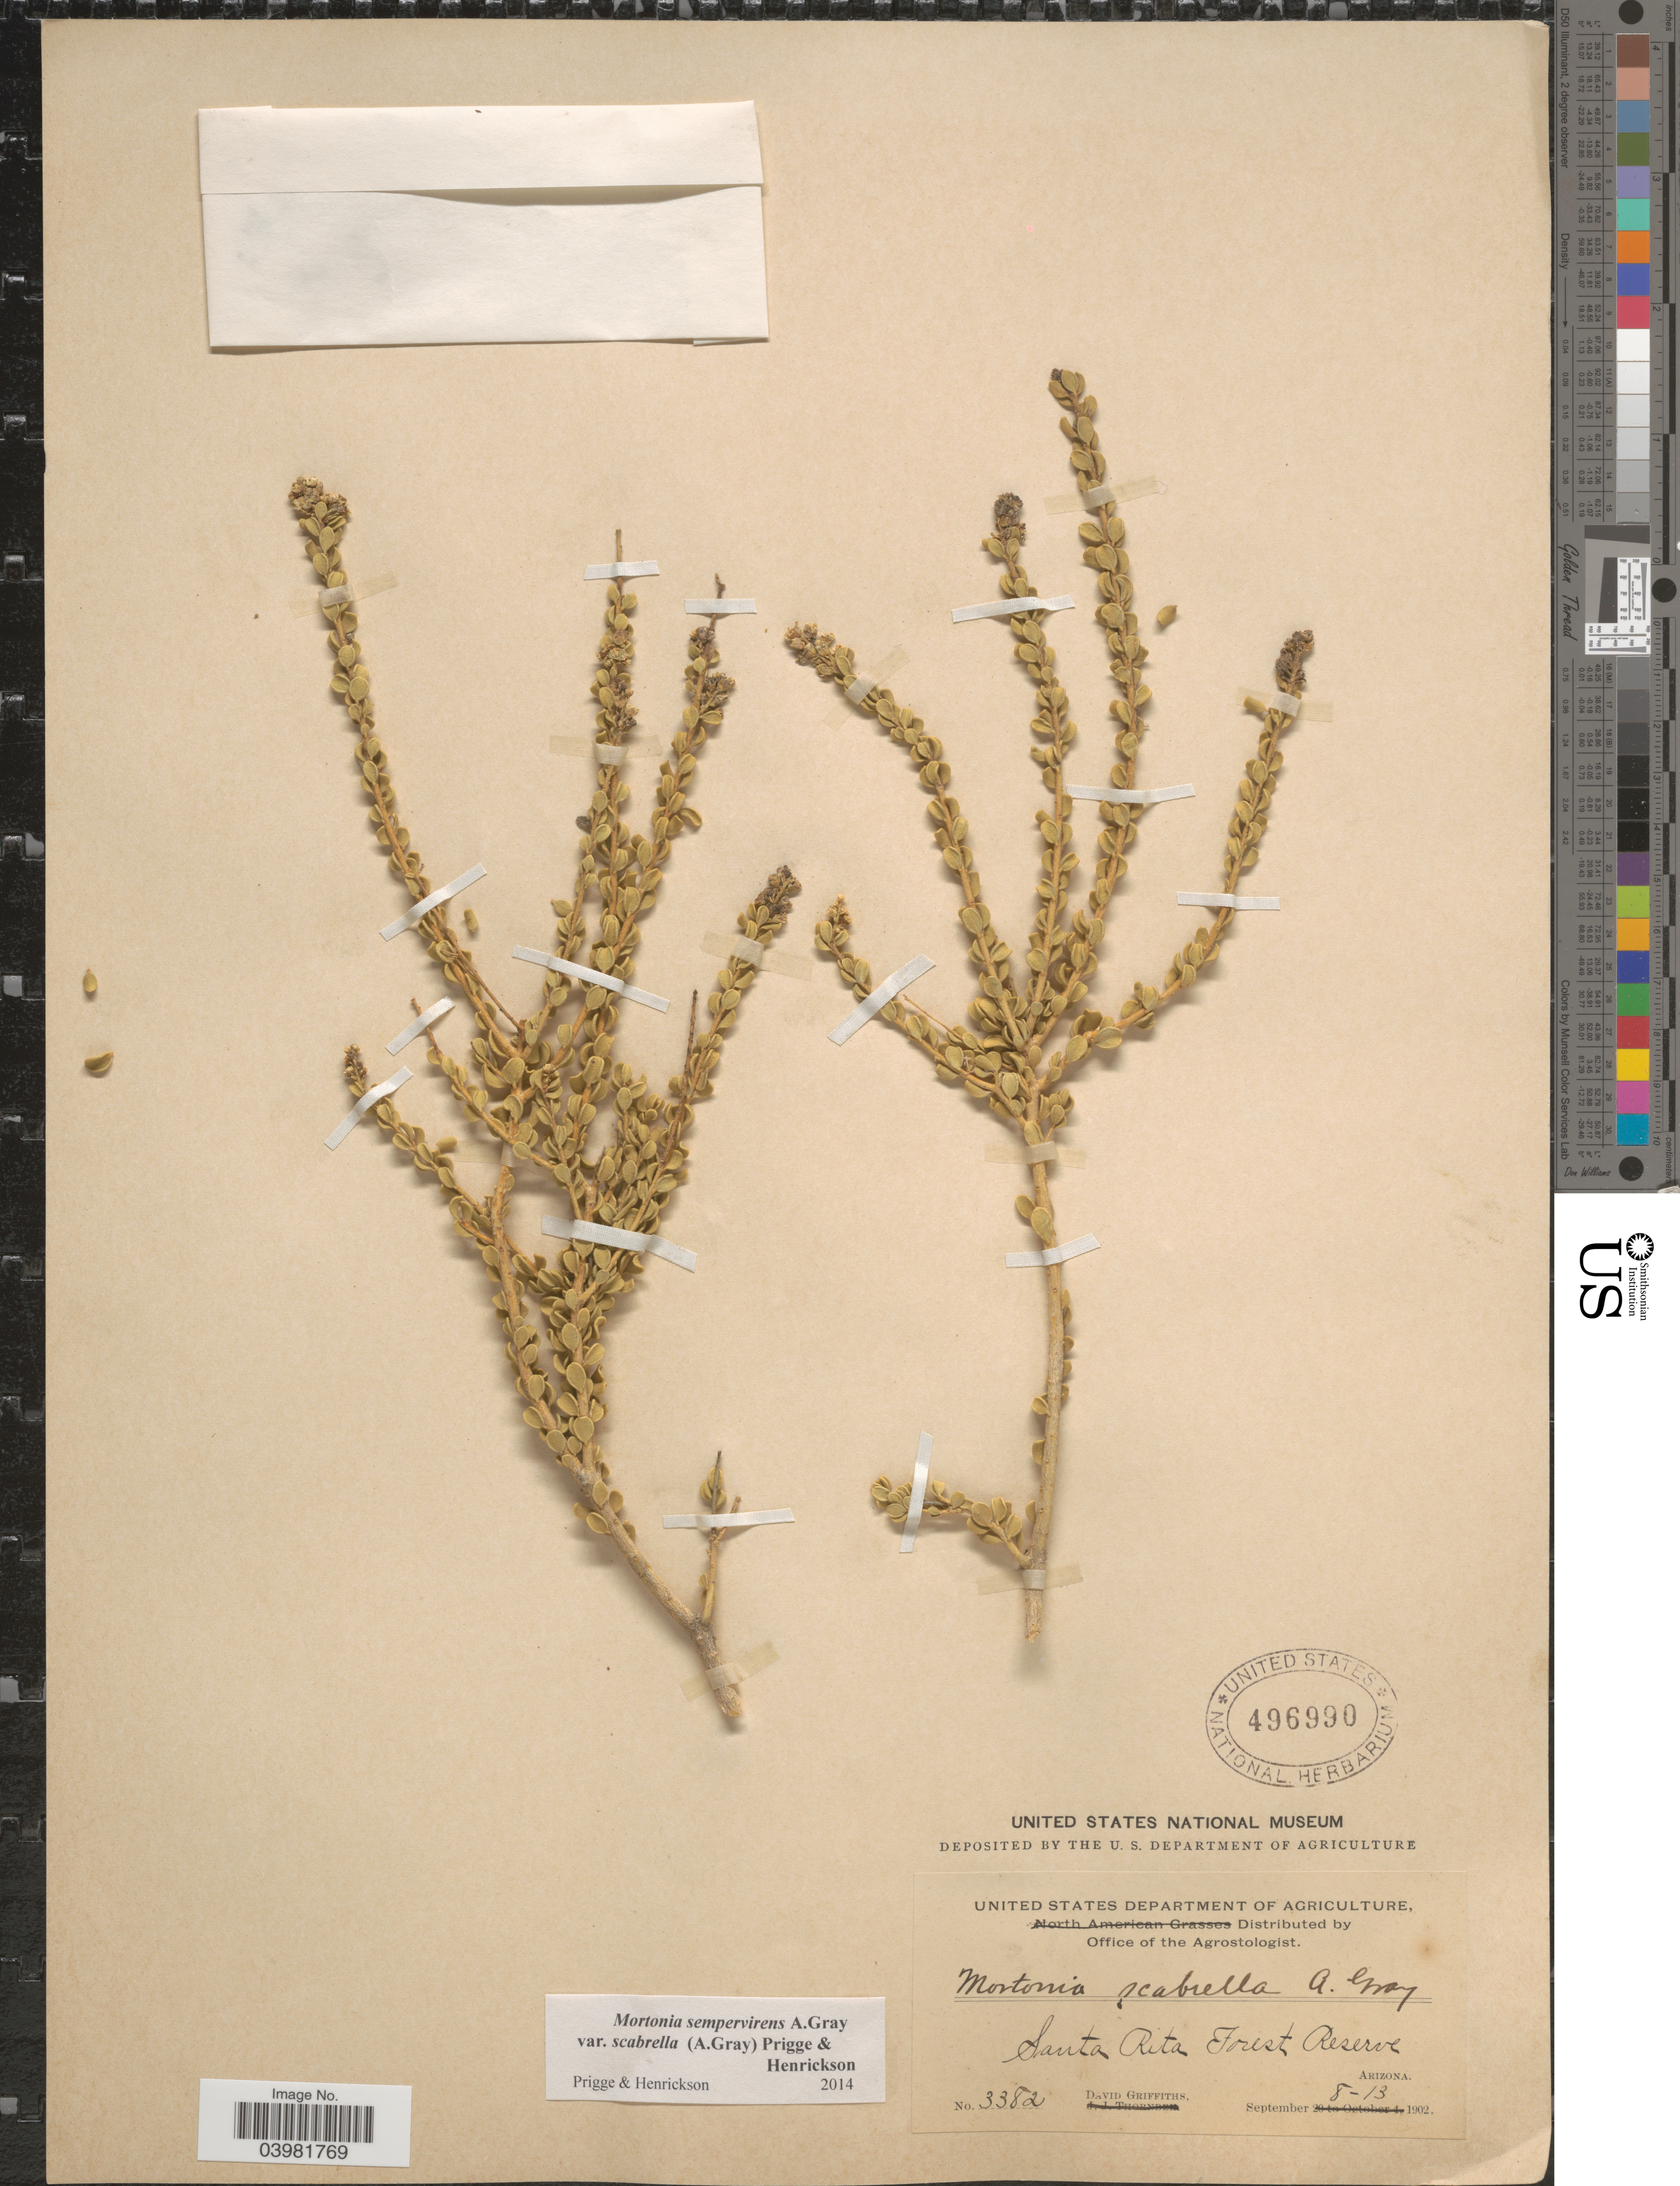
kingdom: Plantae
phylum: Tracheophyta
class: Magnoliopsida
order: Celastrales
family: Celastraceae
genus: Mortonia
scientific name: Mortonia scabrella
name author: A. Gray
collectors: D. Griffiths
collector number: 3382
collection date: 1902-09-08/1902-09-13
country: United States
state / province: Arizona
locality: Santa Rita Forest Reserve.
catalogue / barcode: US 496990